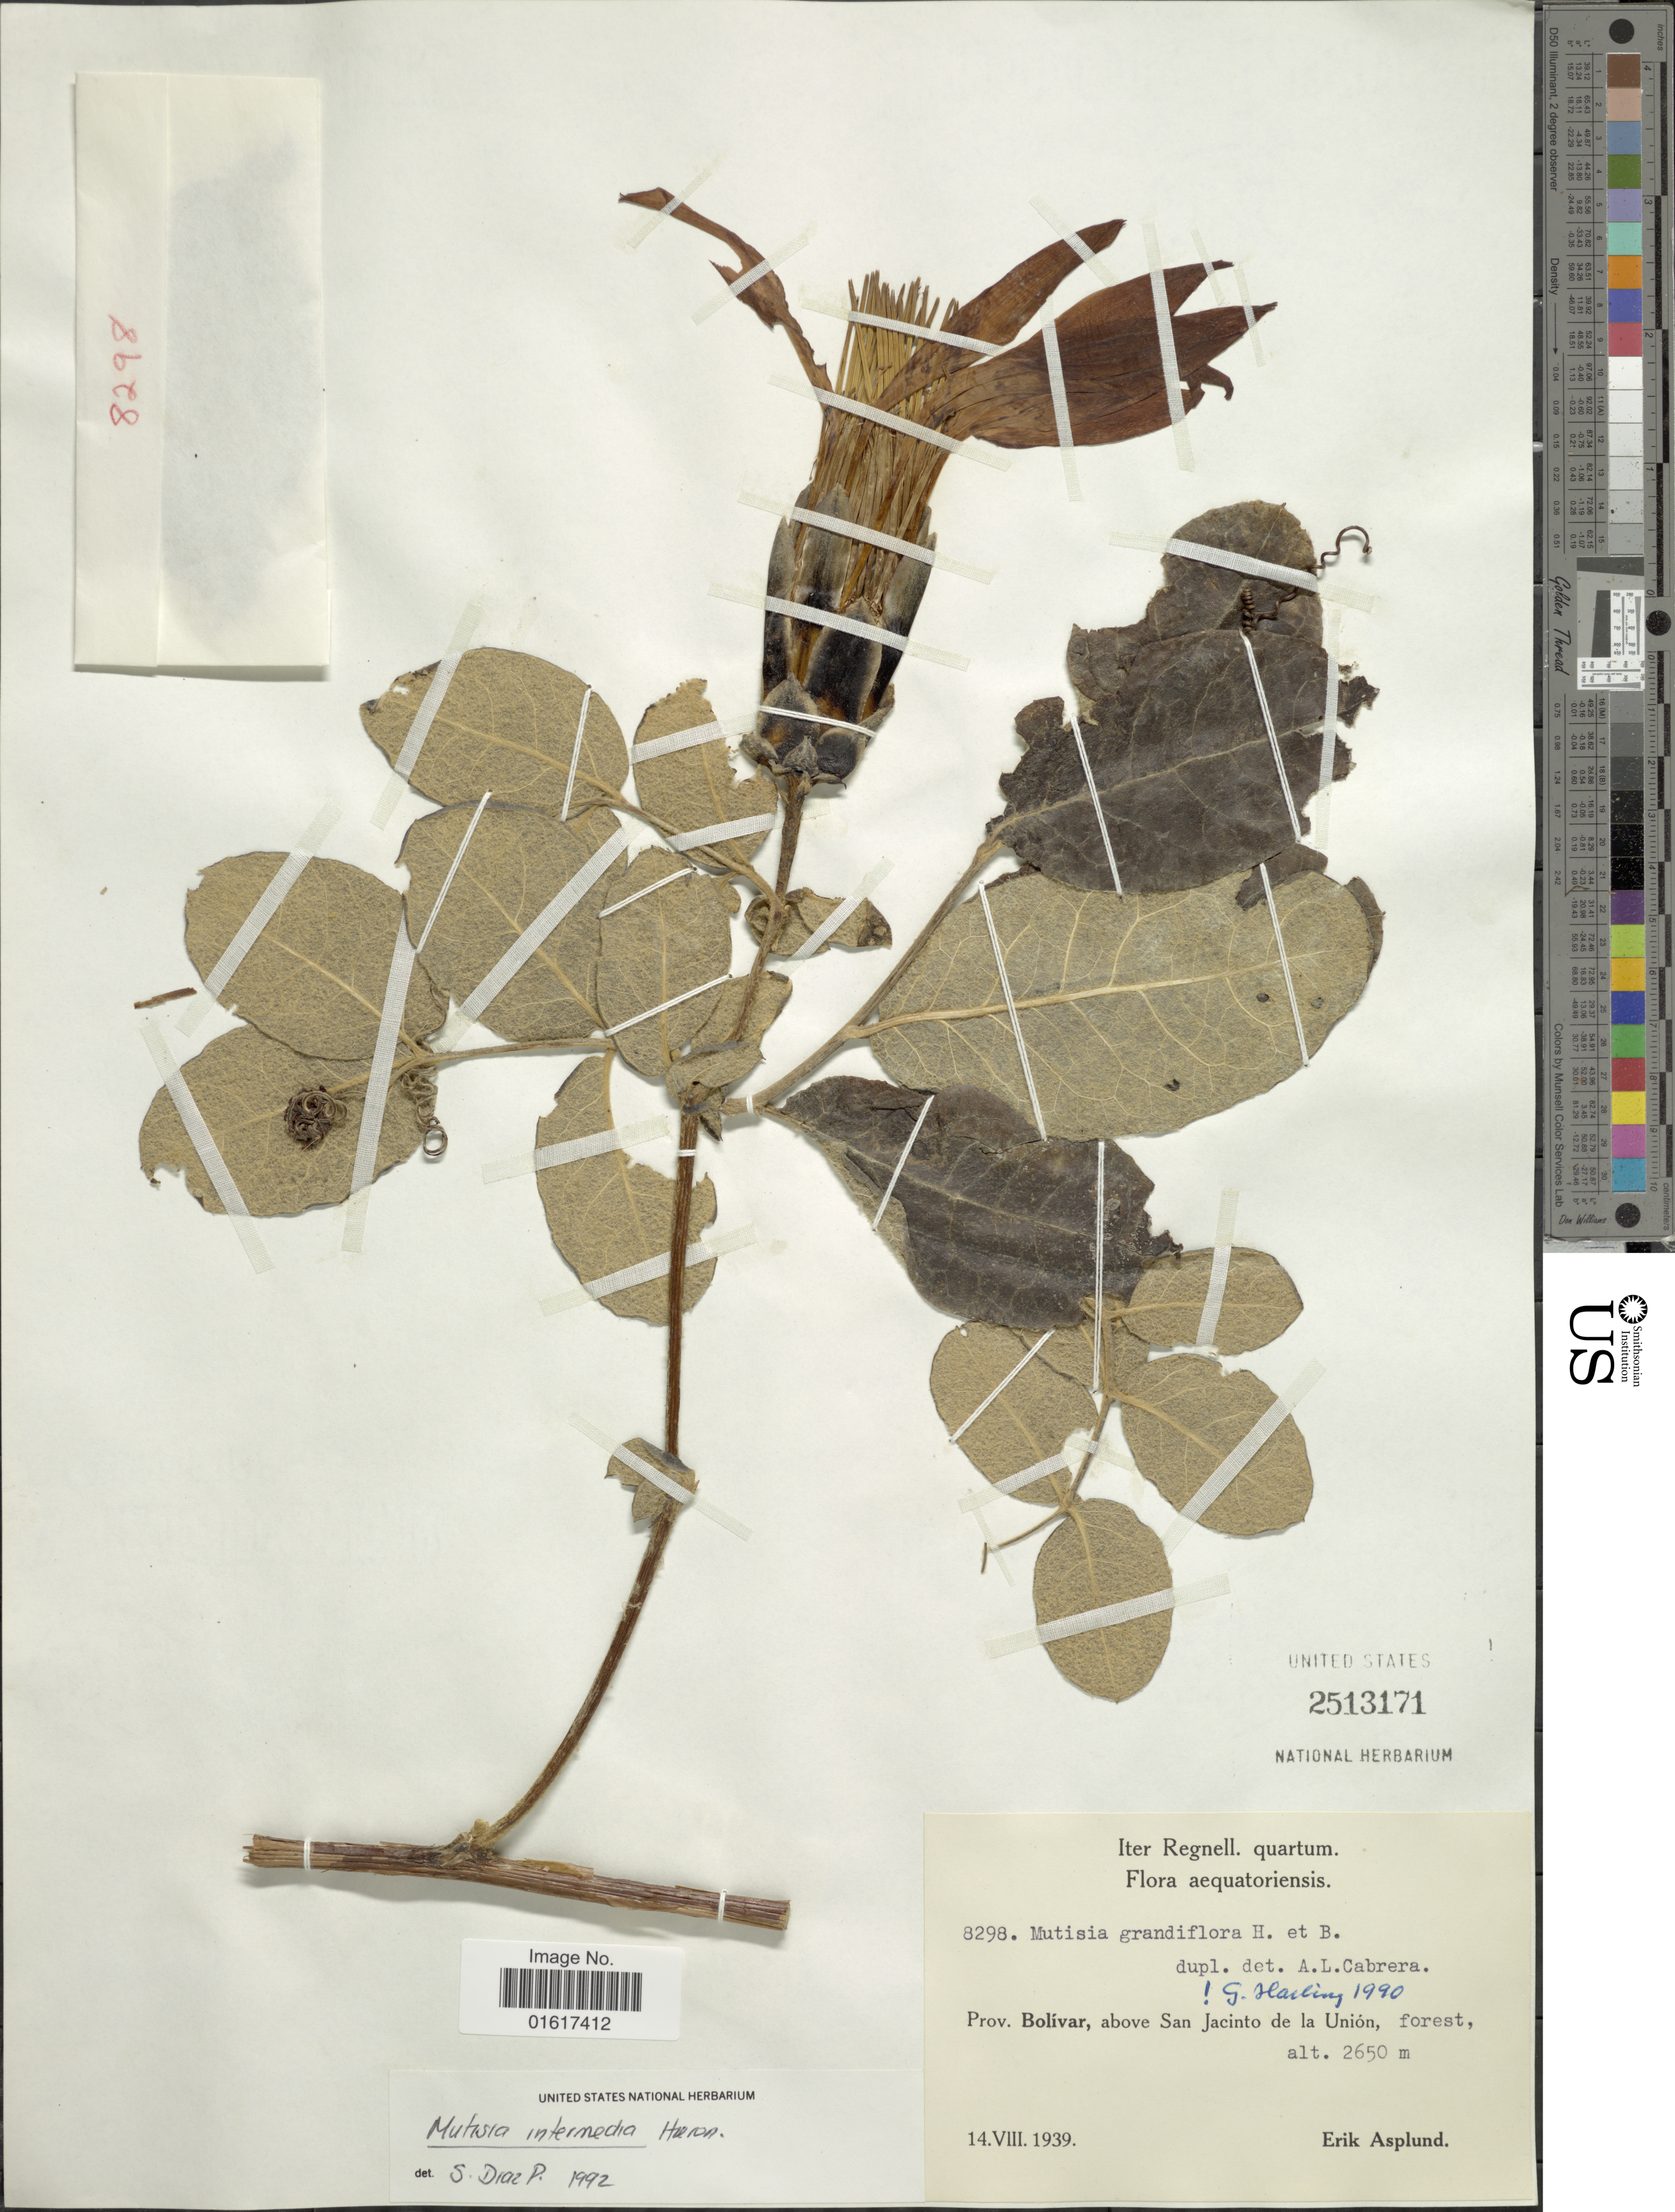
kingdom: Plantae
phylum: Tracheophyta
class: Magnoliopsida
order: Asterales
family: Asteraceae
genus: Mutisia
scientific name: Mutisia intermedia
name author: Hieron.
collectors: E. Asplund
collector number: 8298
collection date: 1939-08-14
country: Ecuador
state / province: Bolívar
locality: Above San Jacinto de la Unión, forest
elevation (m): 2650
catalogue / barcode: US 2513171